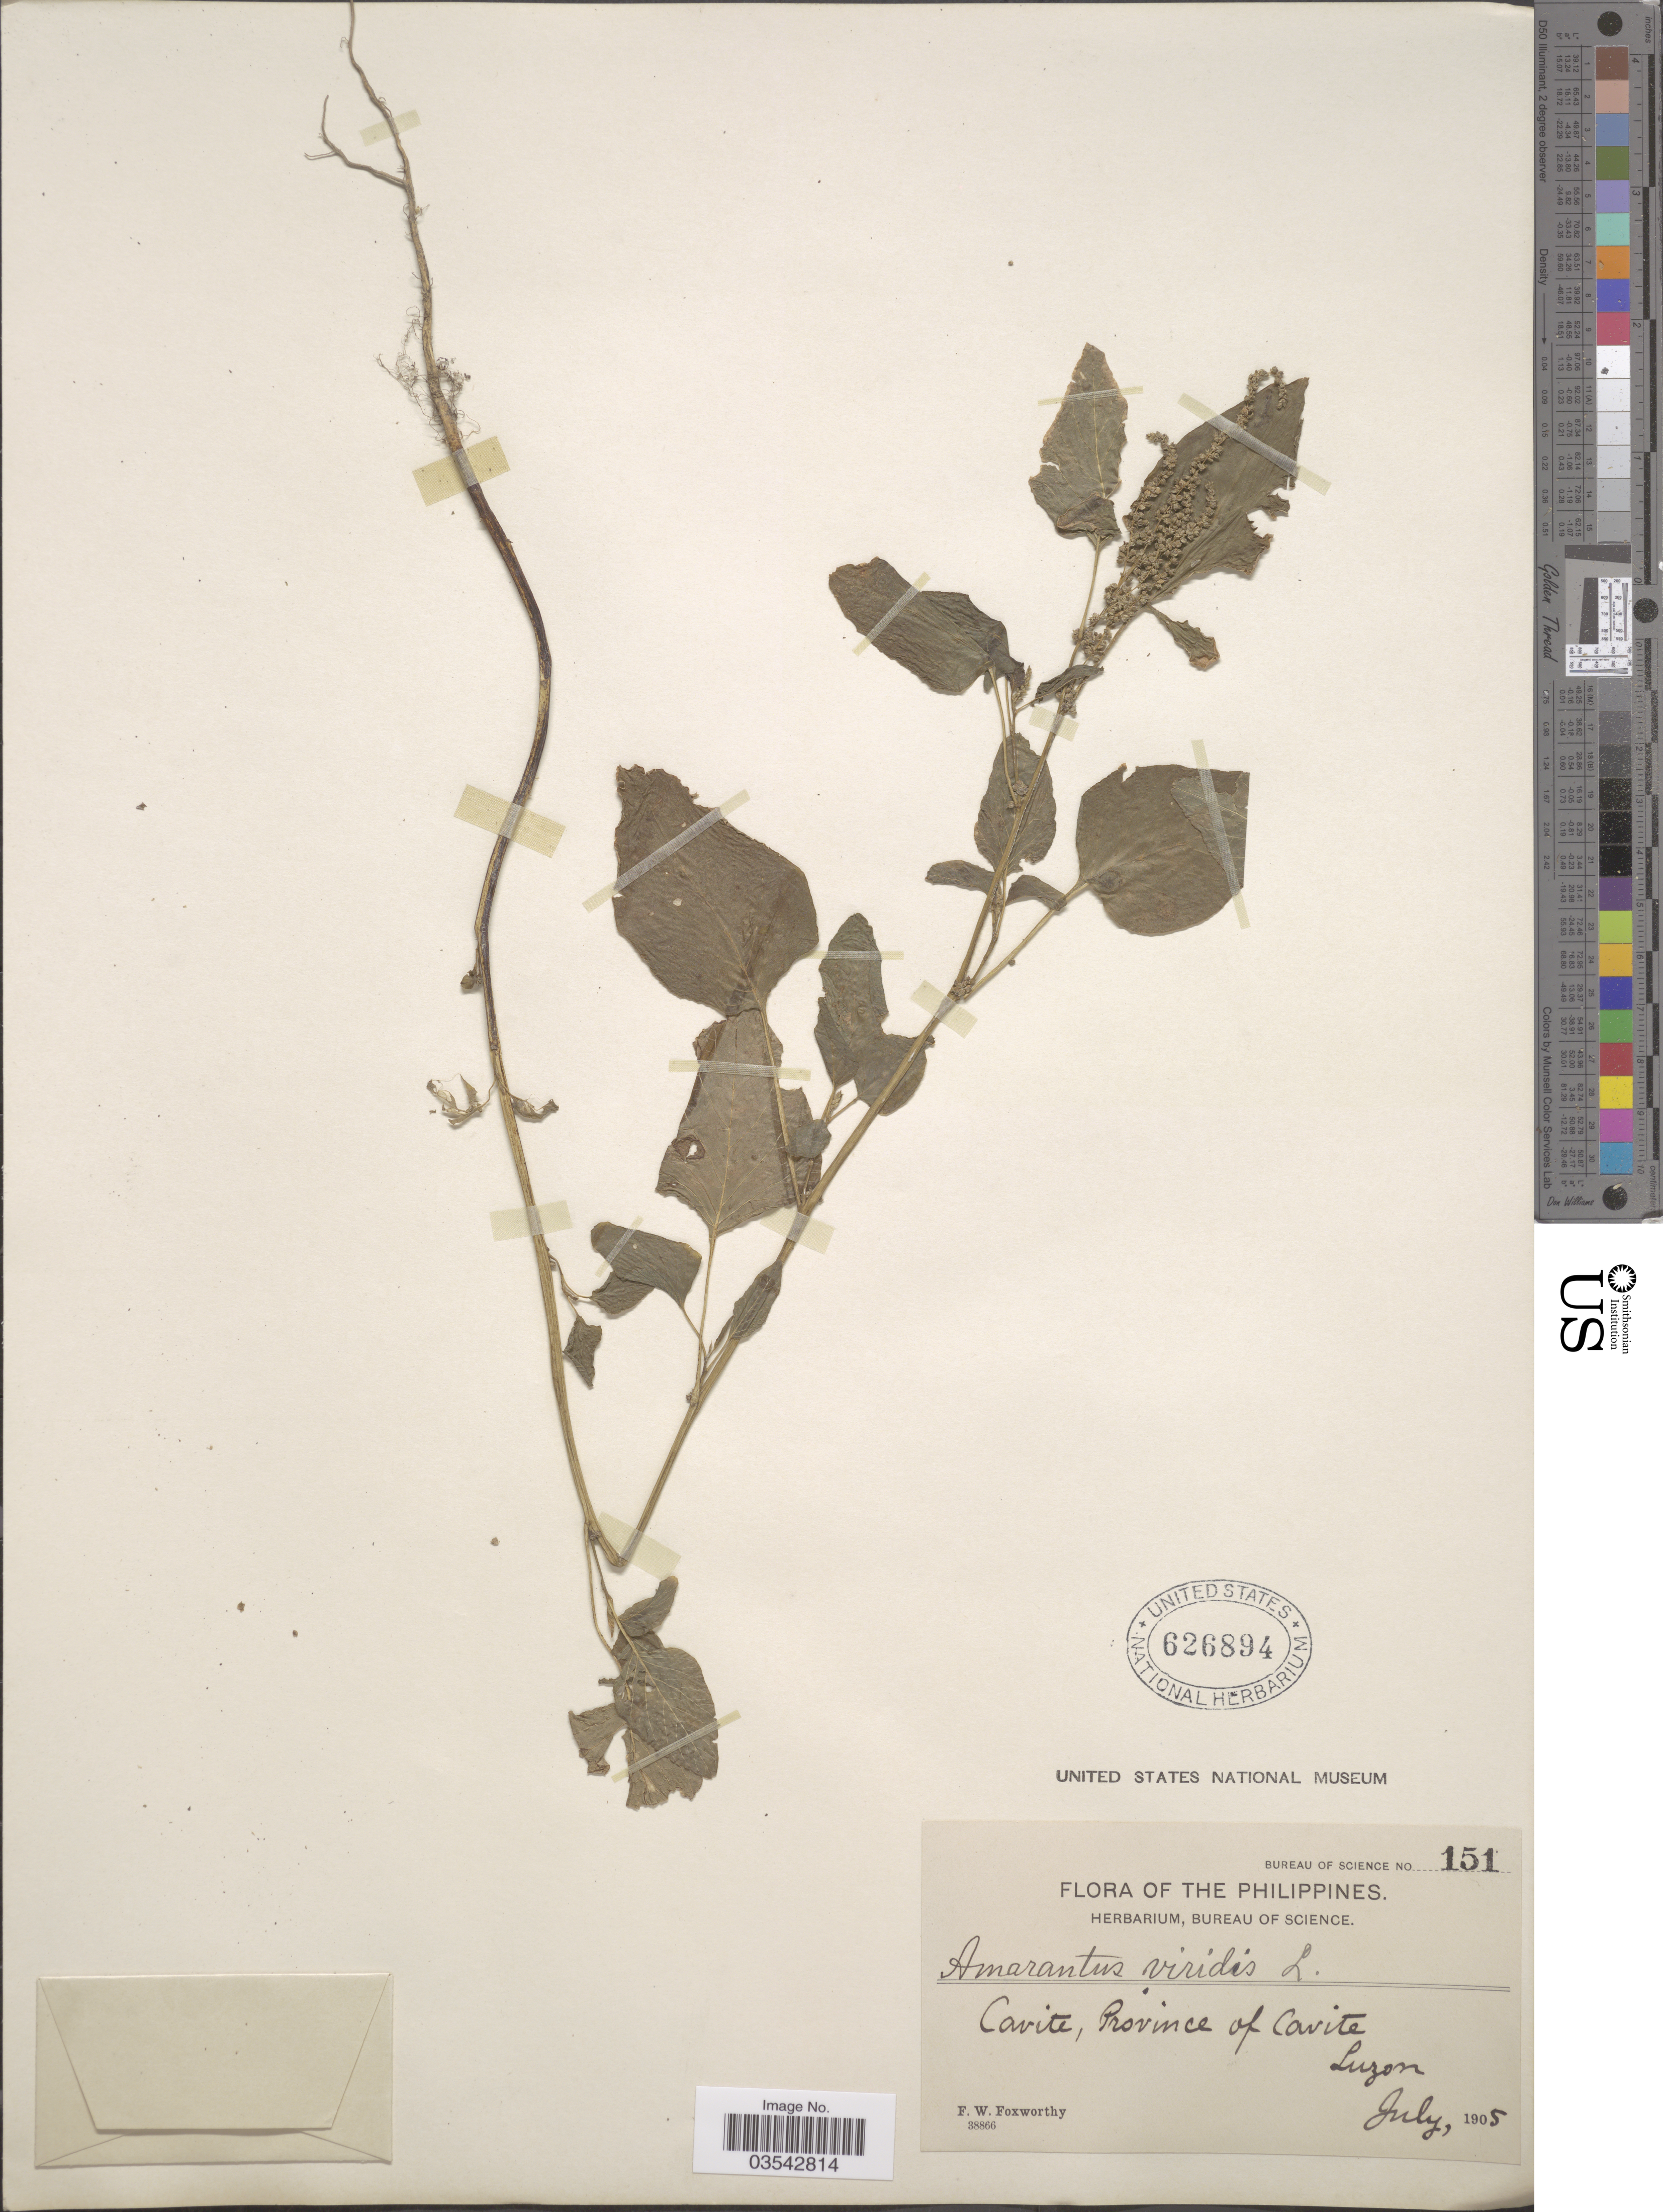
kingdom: Plantae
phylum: Tracheophyta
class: Magnoliopsida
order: Caryophyllales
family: Amaranthaceae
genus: Amaranthus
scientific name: Amaranthus viridis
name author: L.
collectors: F. W. Foxworthy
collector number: Bureau of Science 151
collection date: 1905-07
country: Philippines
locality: Cavite, Province of Cavite. Luzon.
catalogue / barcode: US 626894